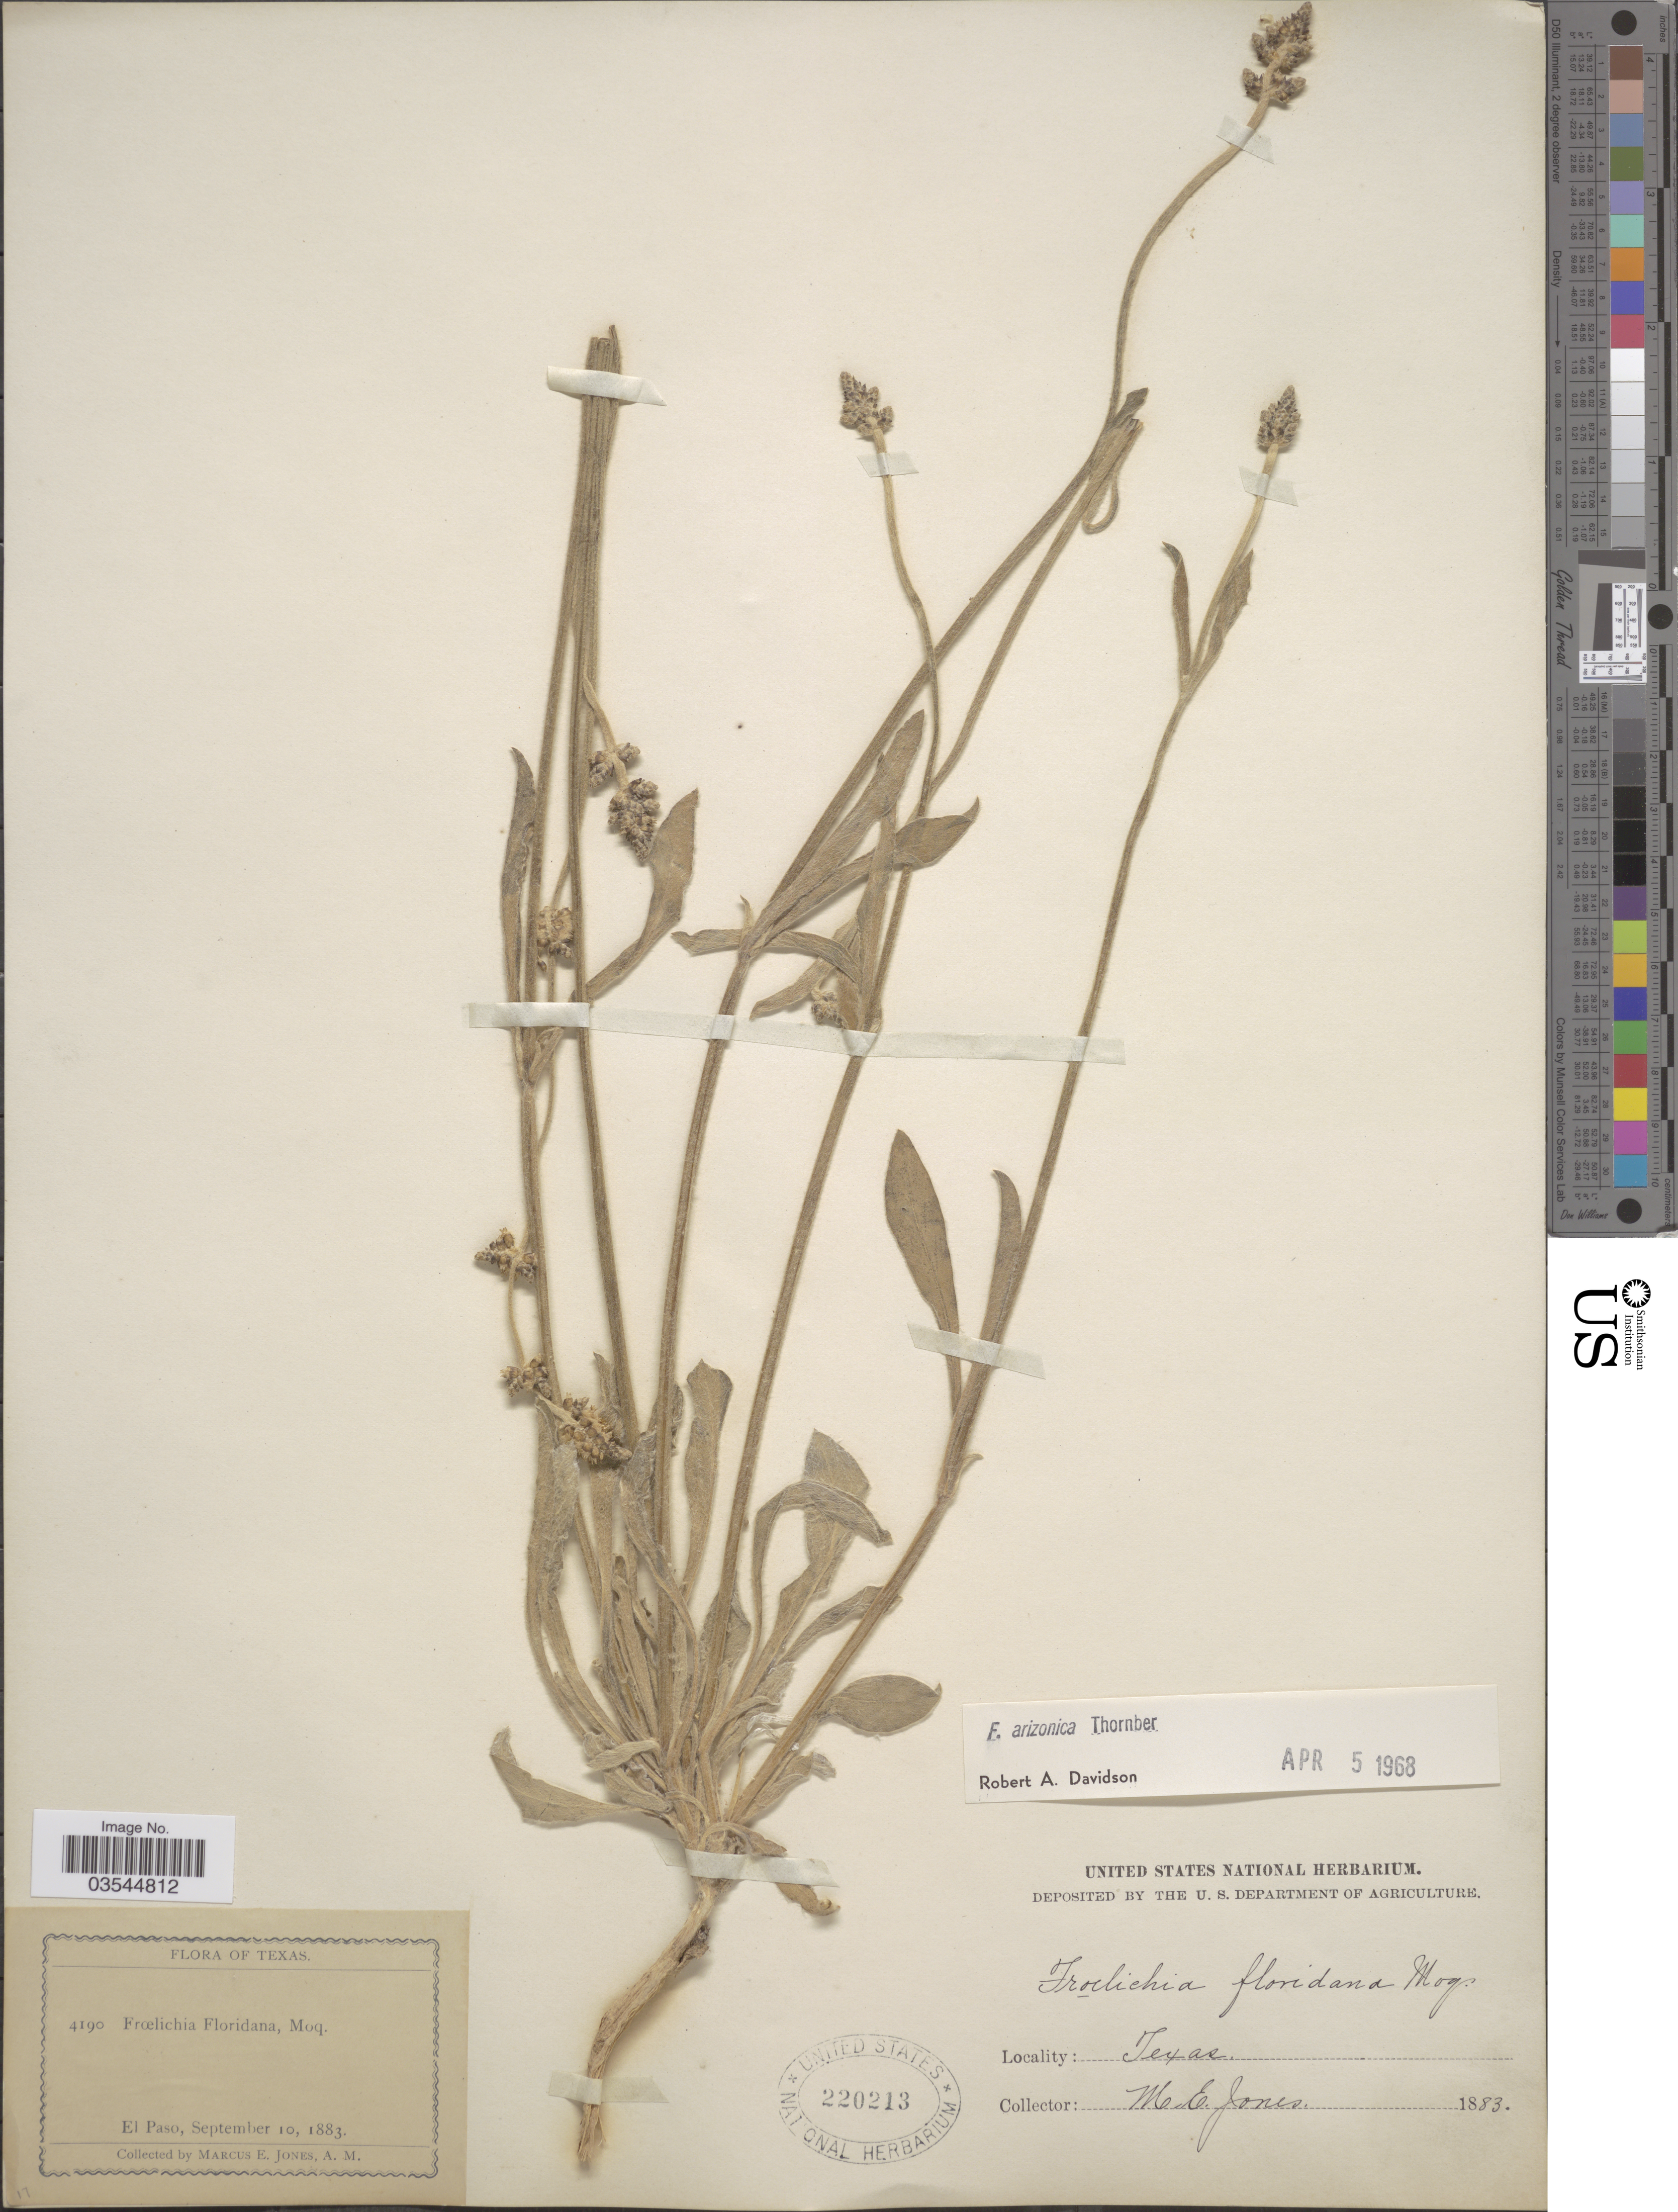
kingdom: Plantae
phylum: Tracheophyta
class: Magnoliopsida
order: Caryophyllales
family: Amaranthaceae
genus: Froelichia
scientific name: Froelichia arizonica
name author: Thornber ex Standl.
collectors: M. E. Jones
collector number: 4190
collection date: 1883-09-10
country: United States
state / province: Texas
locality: El Paso.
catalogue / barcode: US 220213